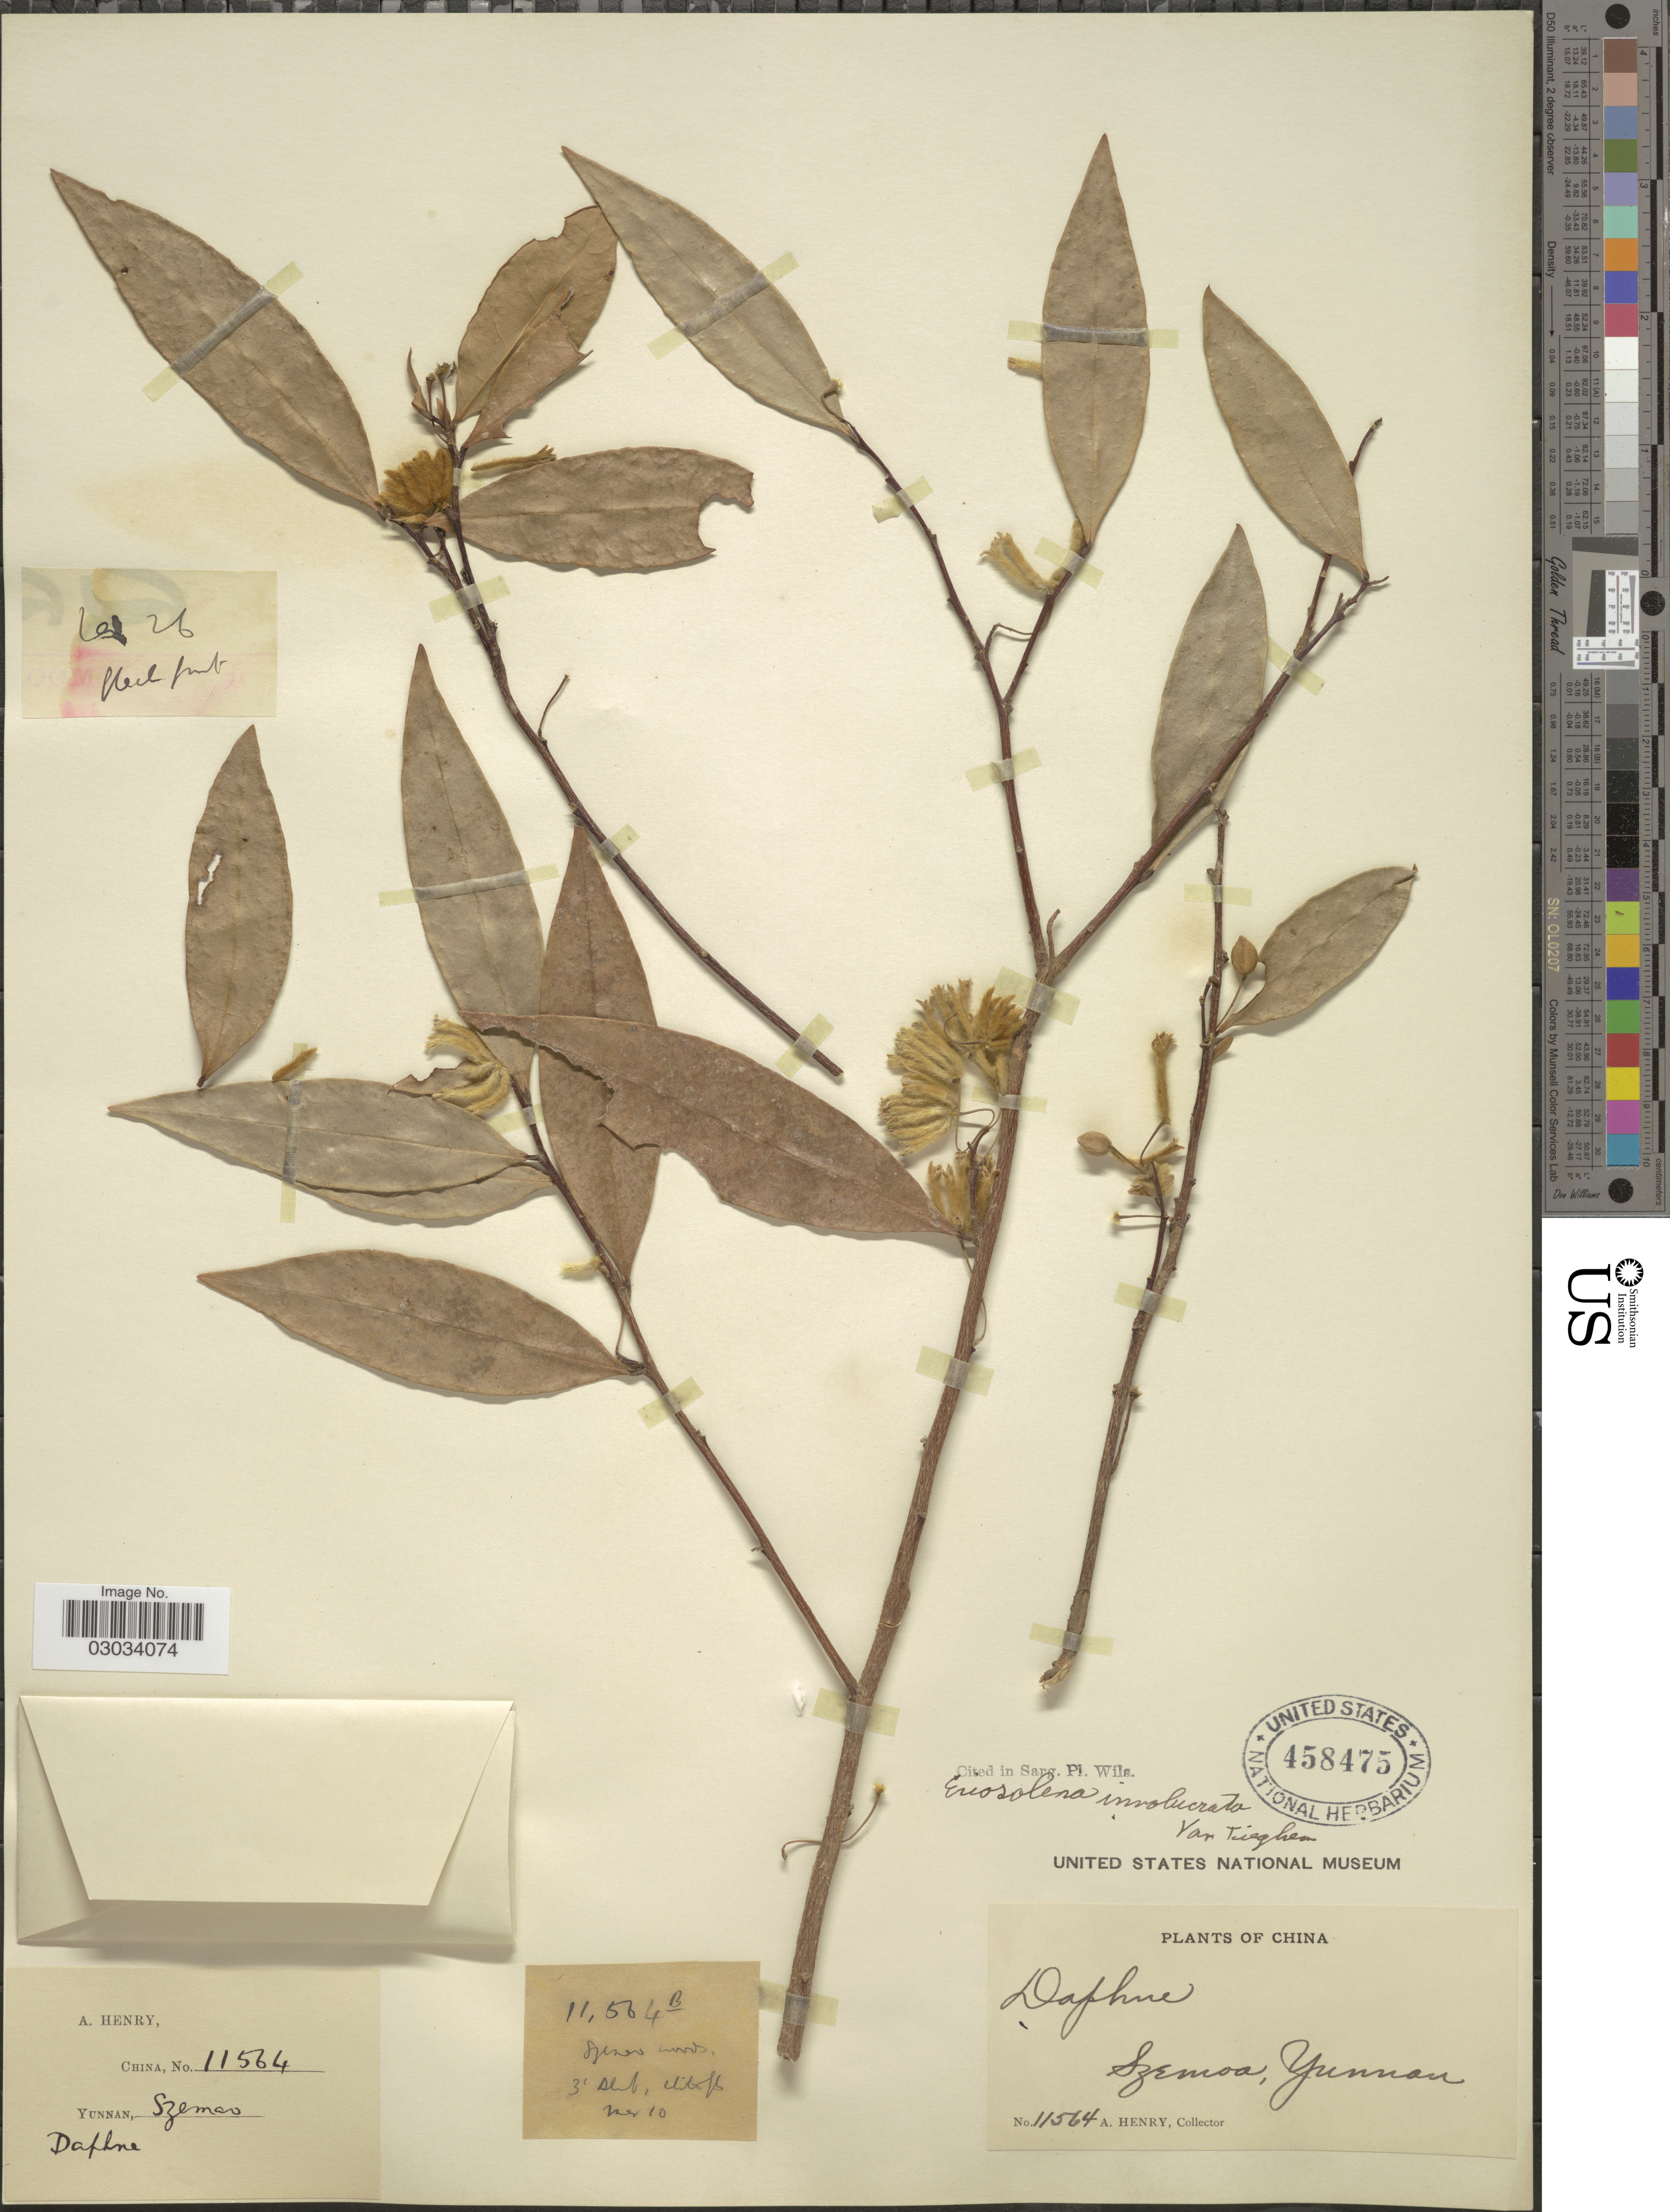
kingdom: Plantae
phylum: Tracheophyta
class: Magnoliopsida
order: Malvales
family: Thymelaeaceae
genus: Eriosolena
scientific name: Eriosolena involucrata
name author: (Wall.) Tiegh.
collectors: A. Henry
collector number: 11564/ 11564 B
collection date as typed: Transcribed d/m/y: /3/10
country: China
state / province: Yunnan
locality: Szemoa.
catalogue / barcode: US 458475